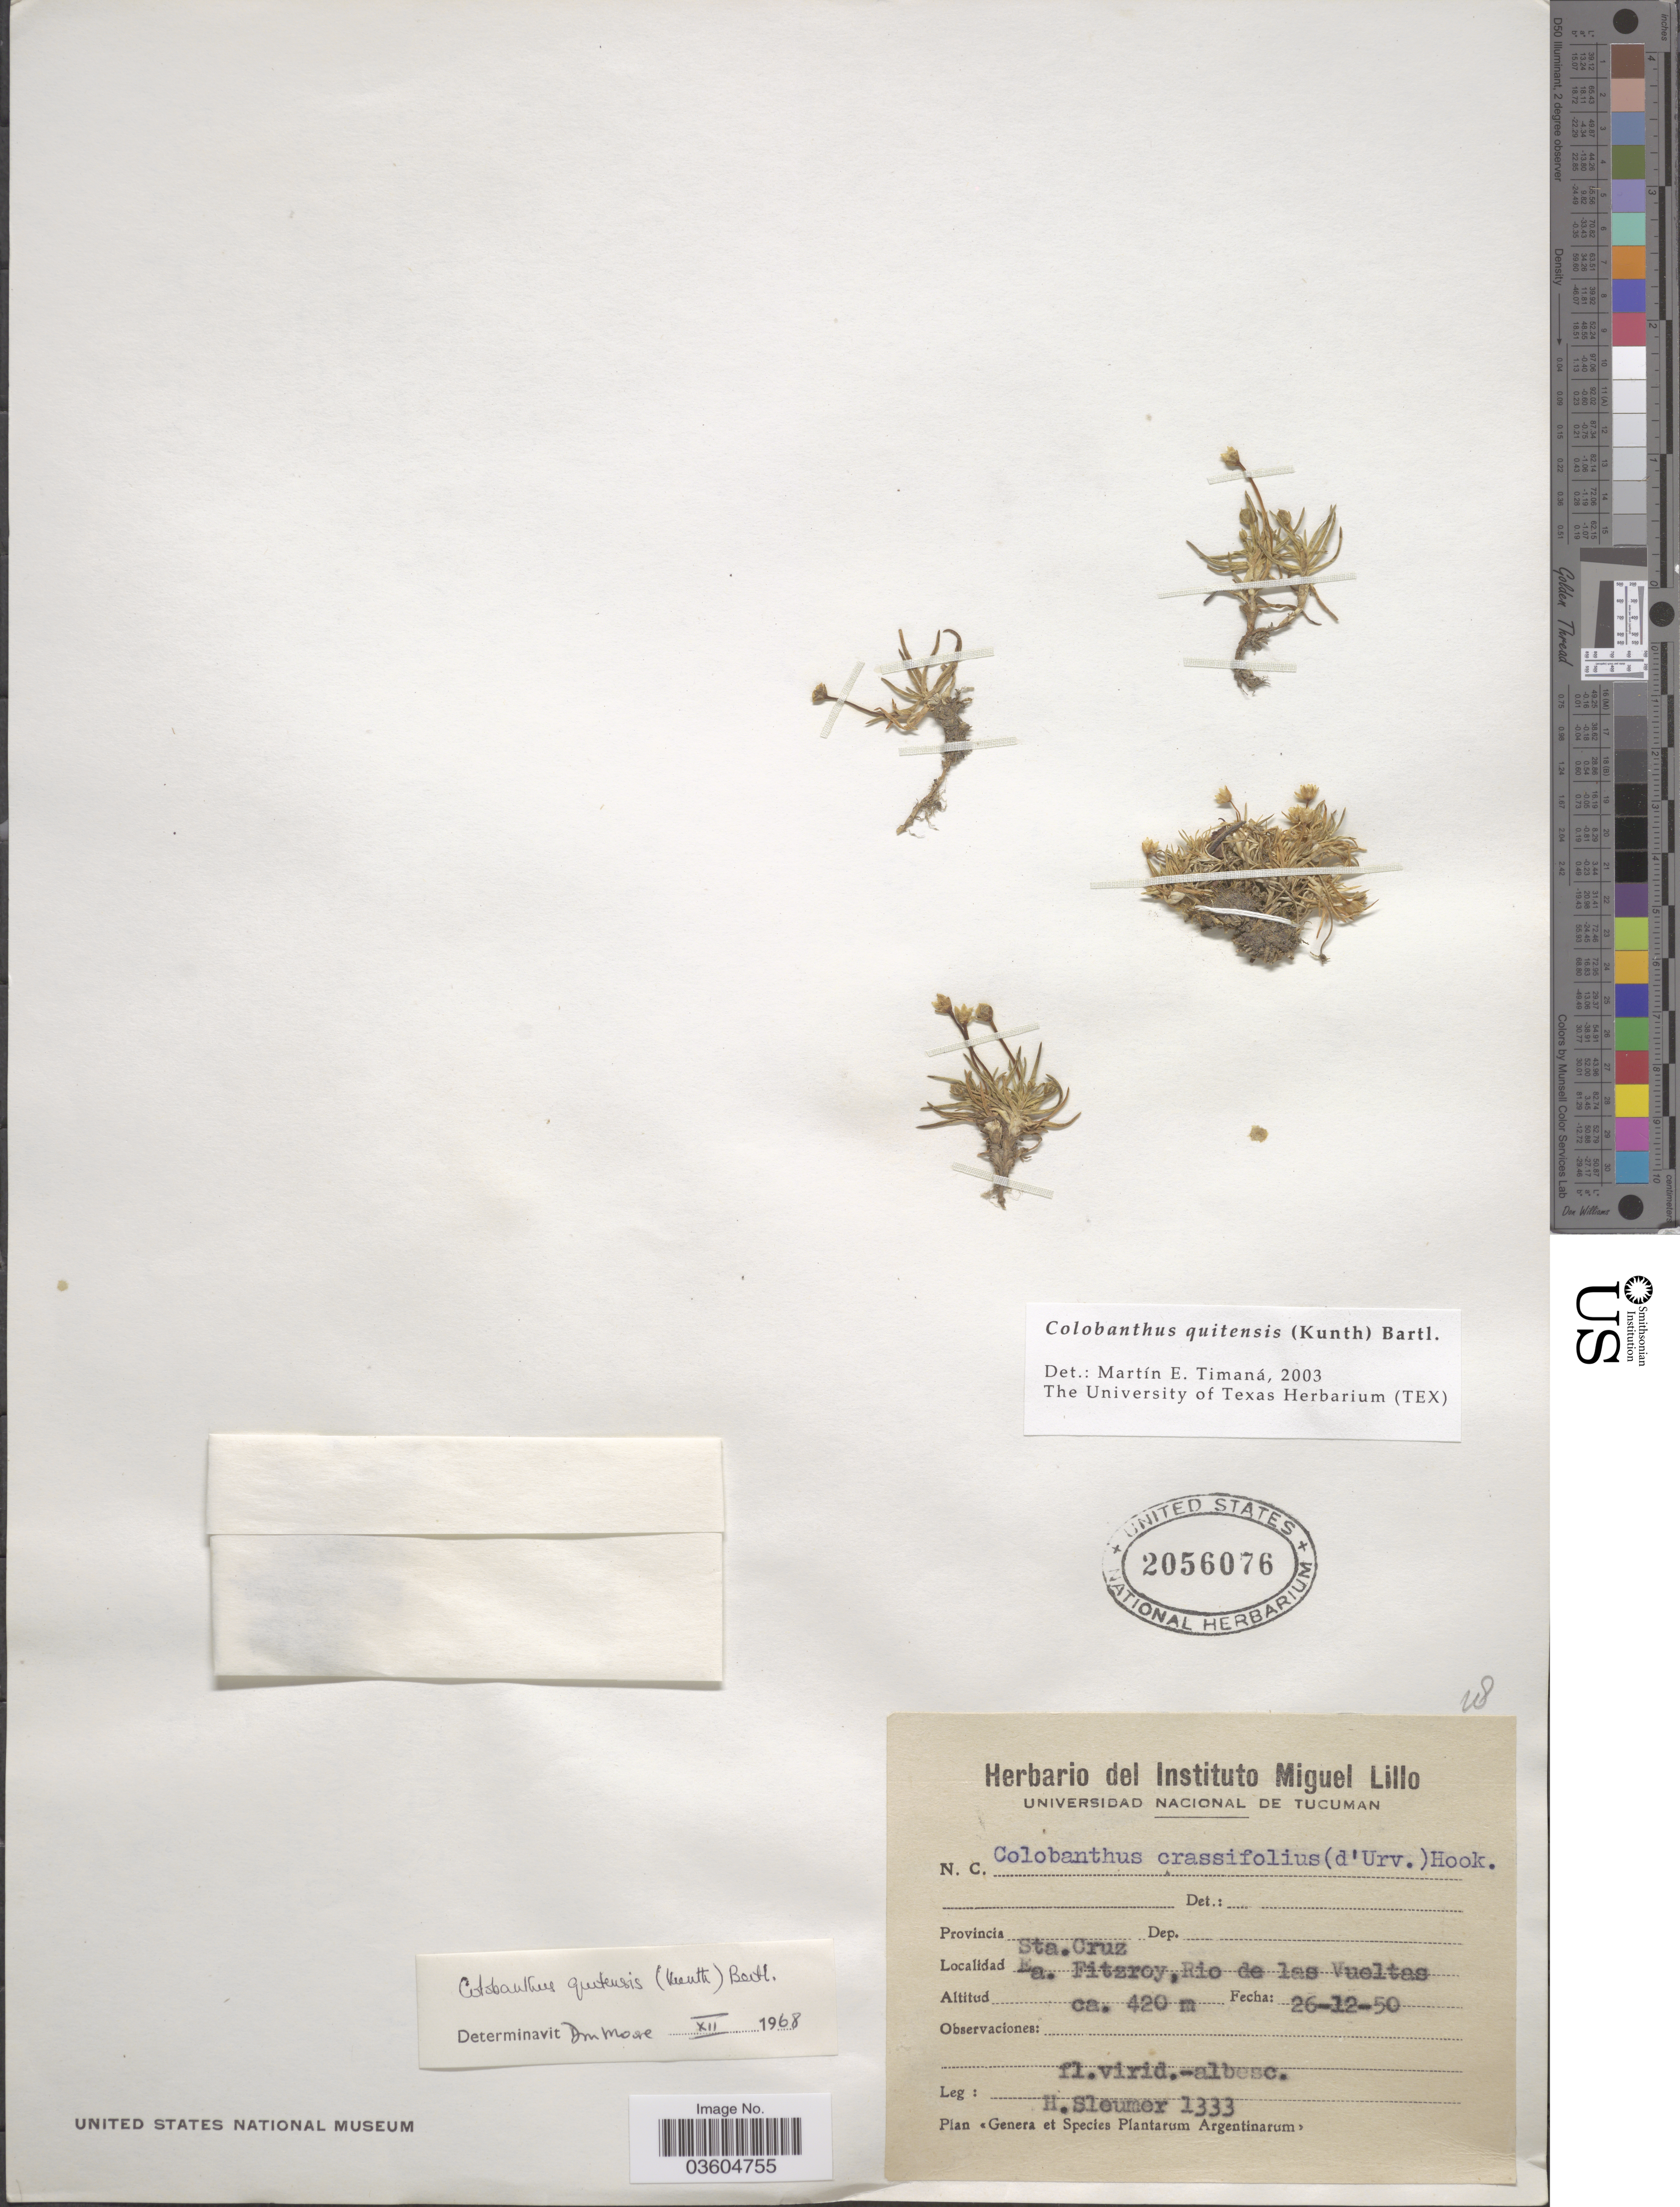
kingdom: Plantae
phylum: Tracheophyta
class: Magnoliopsida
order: Caryophyllales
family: Caryophyllaceae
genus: Colobanthus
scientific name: Colobanthus quitensis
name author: (Kunth) Bartl.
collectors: H. O. Sleumer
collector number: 1333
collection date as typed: Transcribed d/m/y: 26/12/50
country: Argentina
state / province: Santa Cruz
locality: Ea. Fitzroy, Rio de las Vueltas.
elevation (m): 420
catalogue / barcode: US 2056076